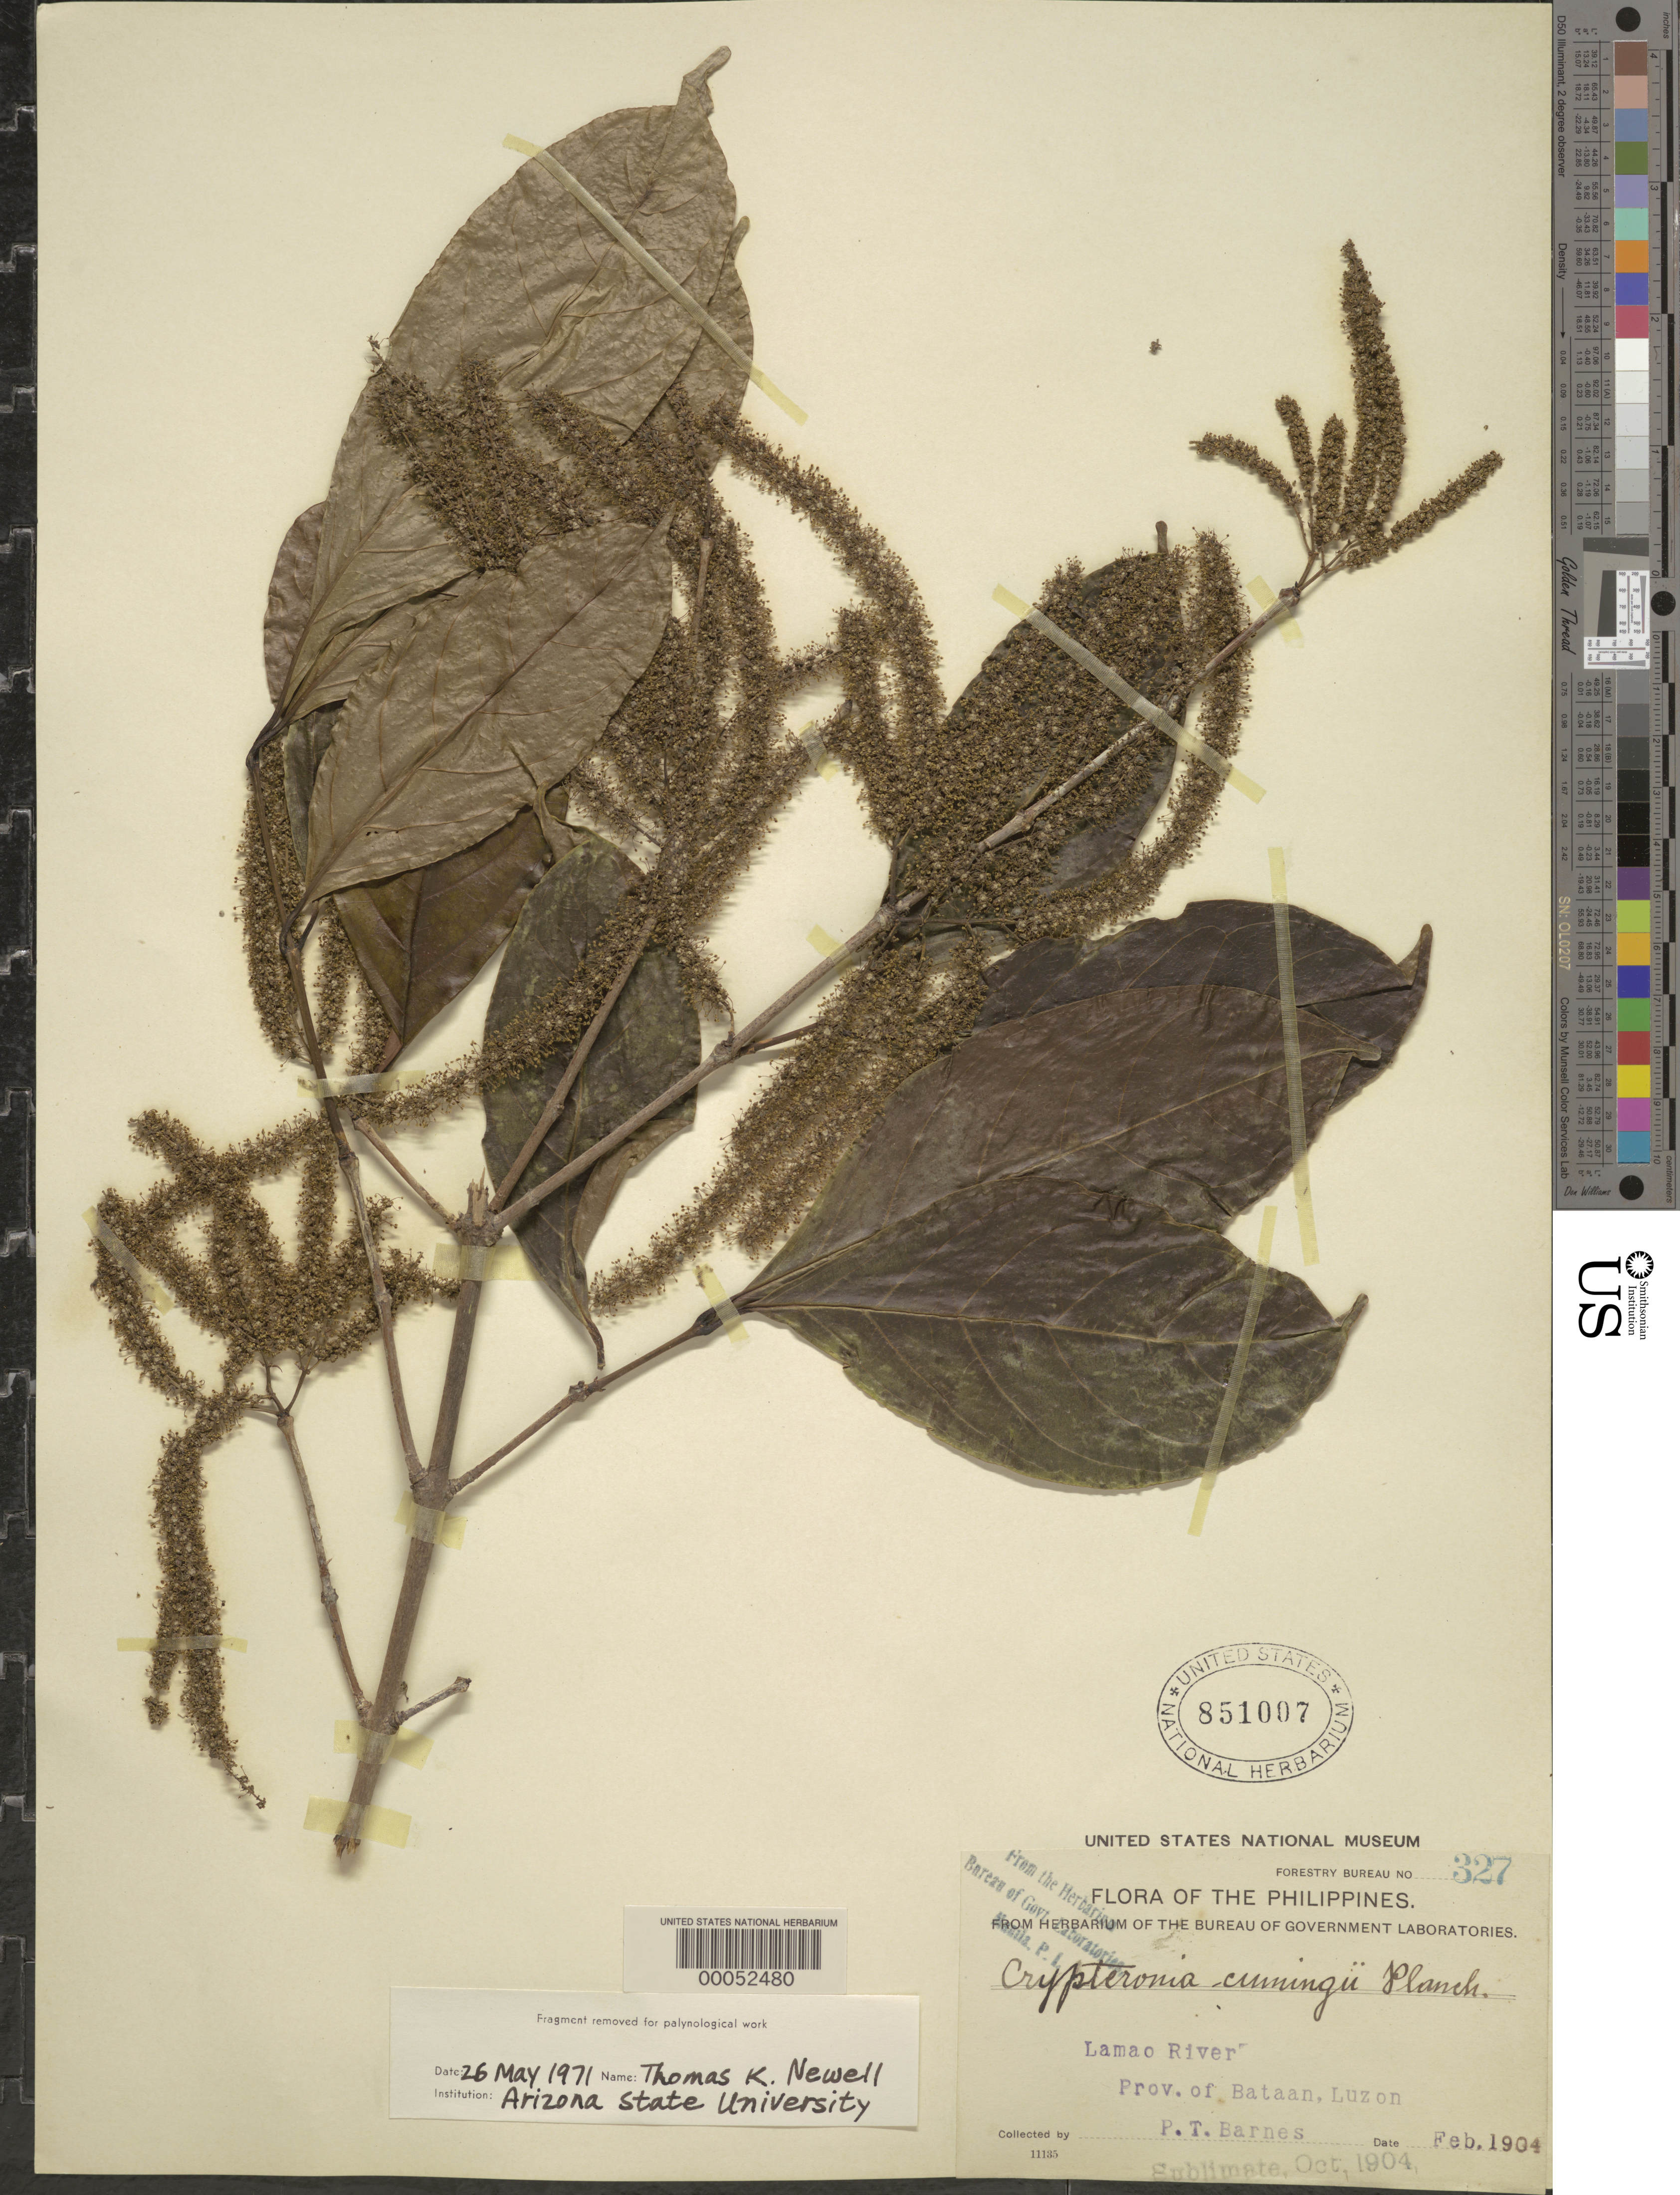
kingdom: Plantae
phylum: Tracheophyta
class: Magnoliopsida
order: Myrtales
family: Crypteroniaceae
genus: Crypteronia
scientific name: Crypteronia cumingii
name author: (Planch.) Endl.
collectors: P. Barnes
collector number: Forestry Bureau 327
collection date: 1904-02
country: Philippines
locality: Lamao River, Prov. of Bataan, Luzon.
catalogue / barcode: US 851007